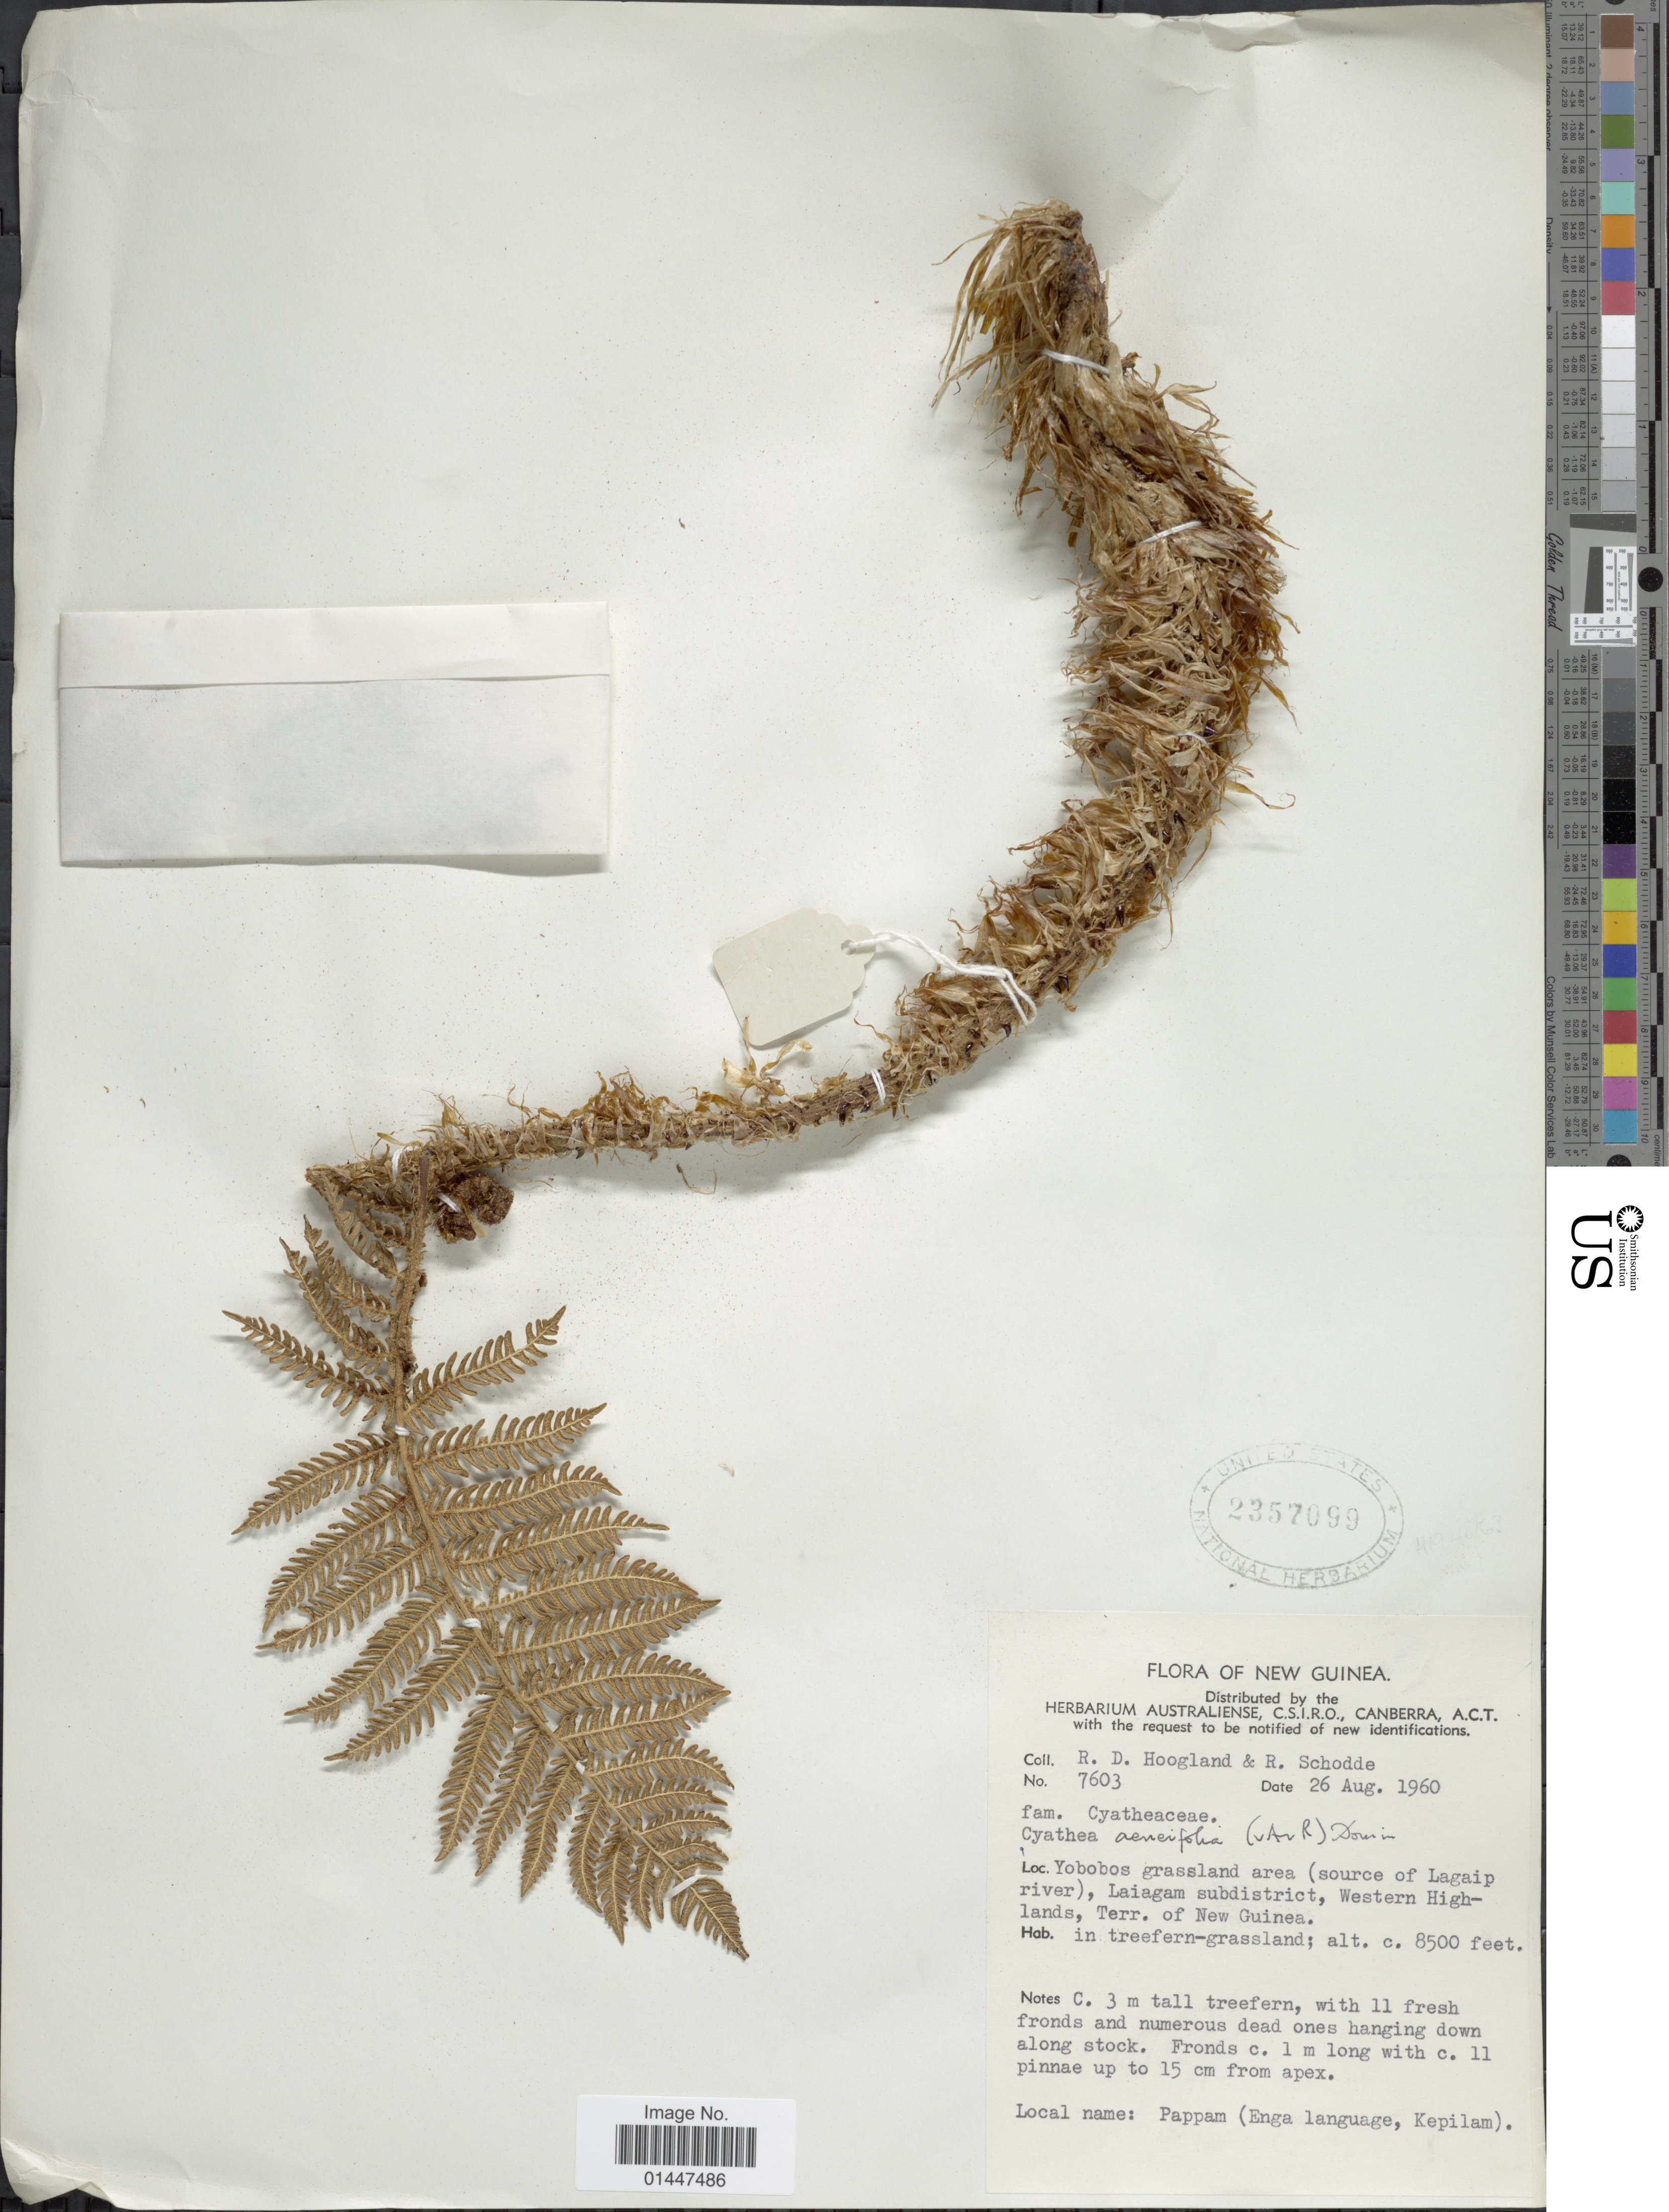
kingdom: Plantae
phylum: Tracheophyta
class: Polypodiopsida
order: Cyatheales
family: Cyatheaceae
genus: Sphaeropteris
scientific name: Sphaeropteris aeneifolia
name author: (Alderw.) R.M. Tryon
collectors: R. D. Hoogland & R. Schodde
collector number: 1603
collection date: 1960-08-26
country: Papua New Guinea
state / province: Western Highlands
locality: New Guinea. Yobobos grassland area (source of Lagaipriver), Laiagam subdistrict, Terr. of New Guinea.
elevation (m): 2591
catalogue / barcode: US 2357099